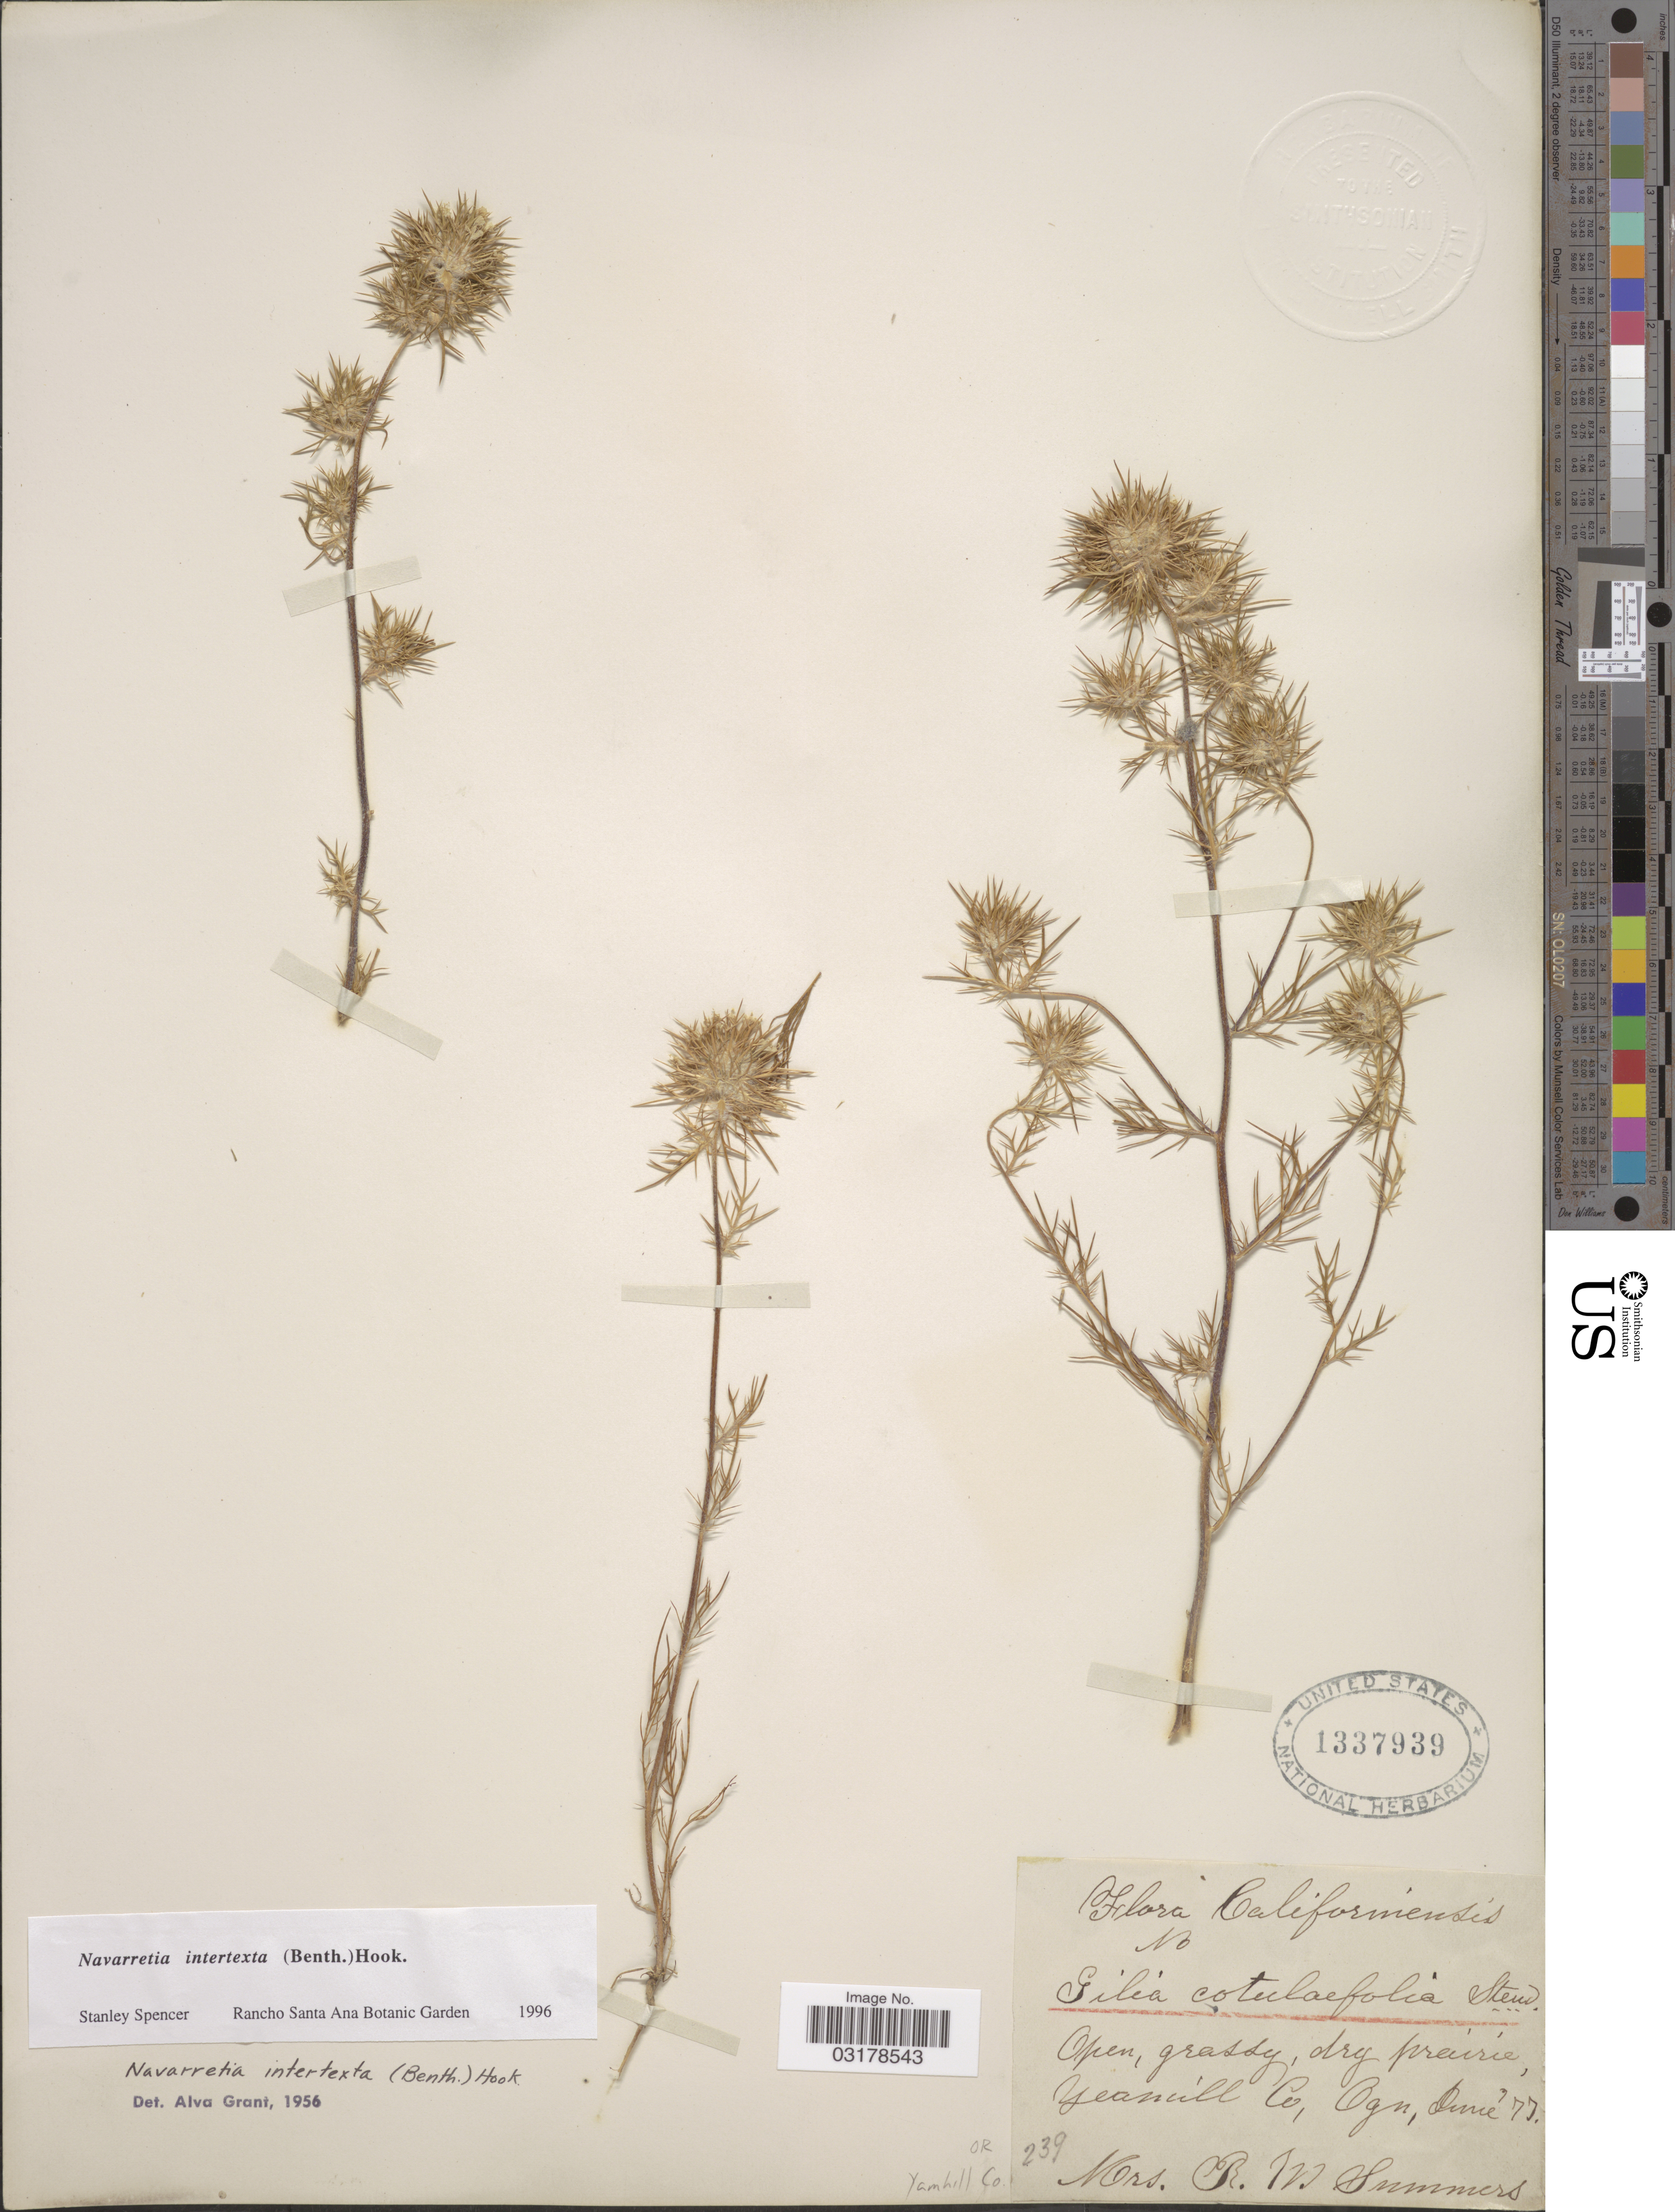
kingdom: Plantae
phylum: Tracheophyta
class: Magnoliopsida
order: Ericales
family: Polemoniaceae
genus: Navarretia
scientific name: Navarretia intertexta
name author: (Benth.) Hook.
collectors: R. Summers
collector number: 239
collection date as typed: Transcribed d/m/y: /6/77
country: United States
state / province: Oregon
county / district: Yamhill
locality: Yeamill Co, Ogn. Yamhill Co.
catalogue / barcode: US 1337939